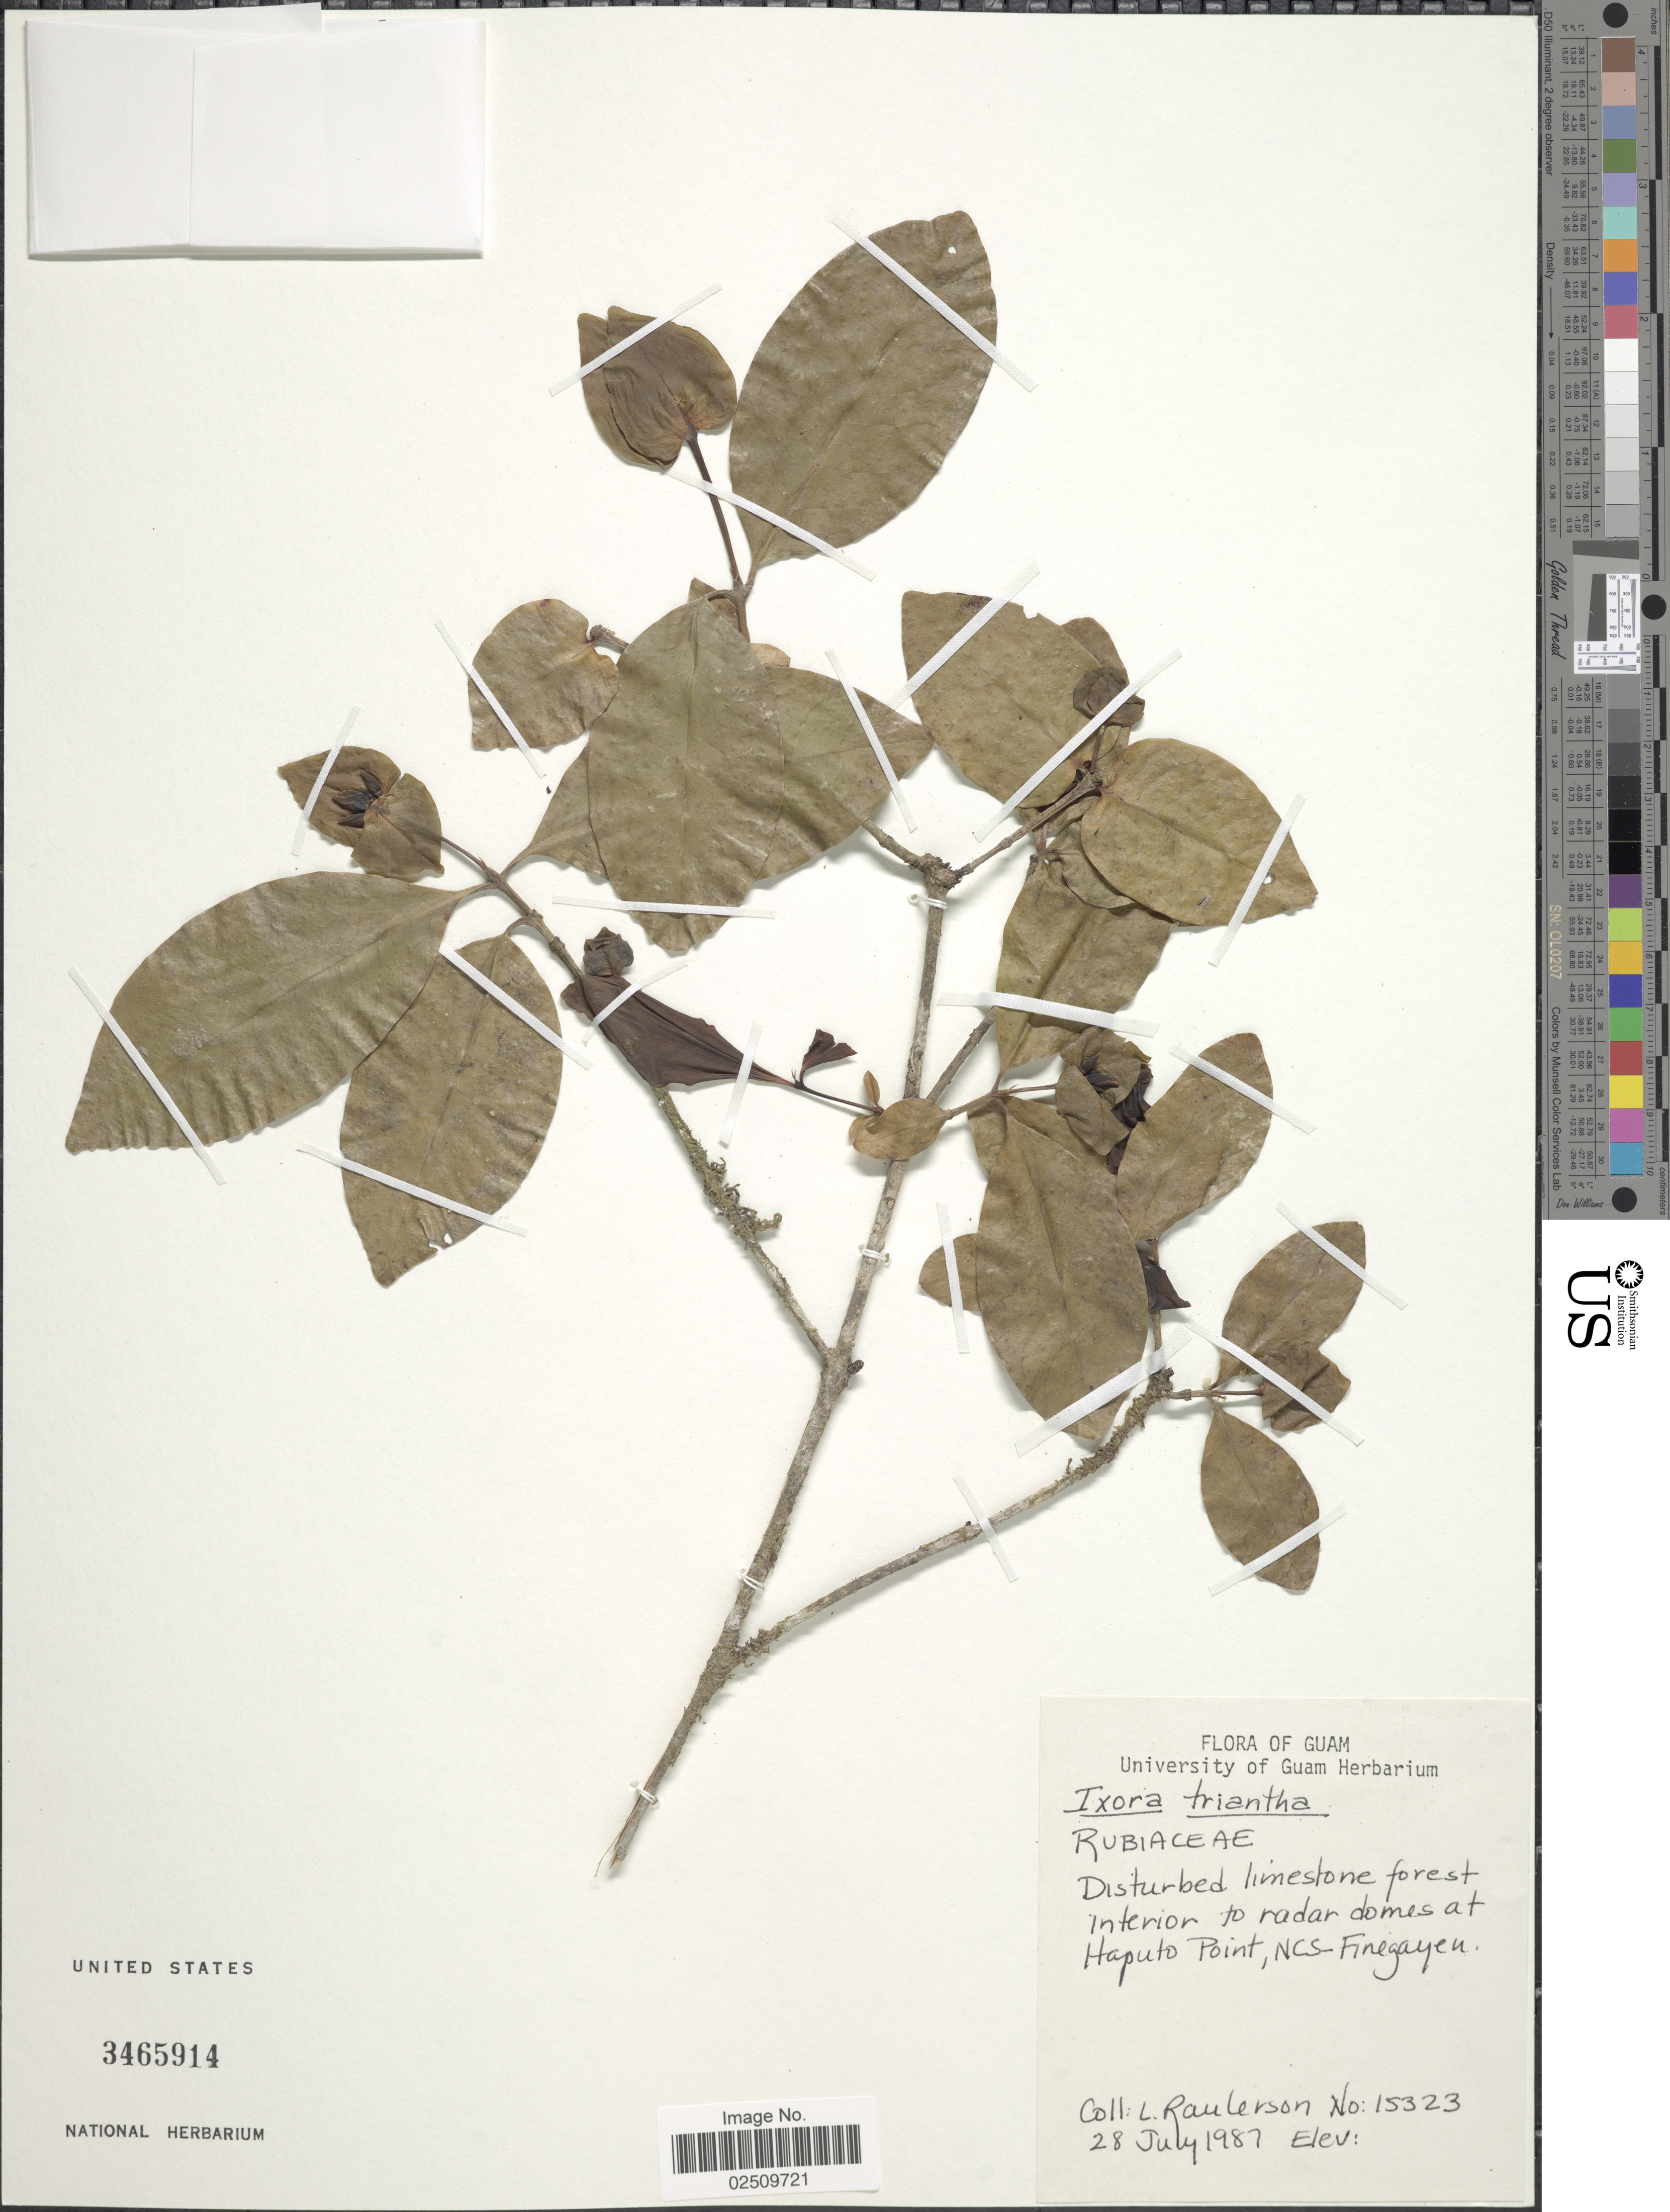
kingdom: Plantae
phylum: Tracheophyta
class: Magnoliopsida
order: Gentianales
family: Rubiaceae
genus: Ixora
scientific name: Ixora triantha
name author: Volkens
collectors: L. Raulerson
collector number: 15323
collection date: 1987-07-28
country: Guam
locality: Disturbed limestone forest Interior to Radar domes at Haputo Point, NCS-Finegayen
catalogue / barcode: US 3465914